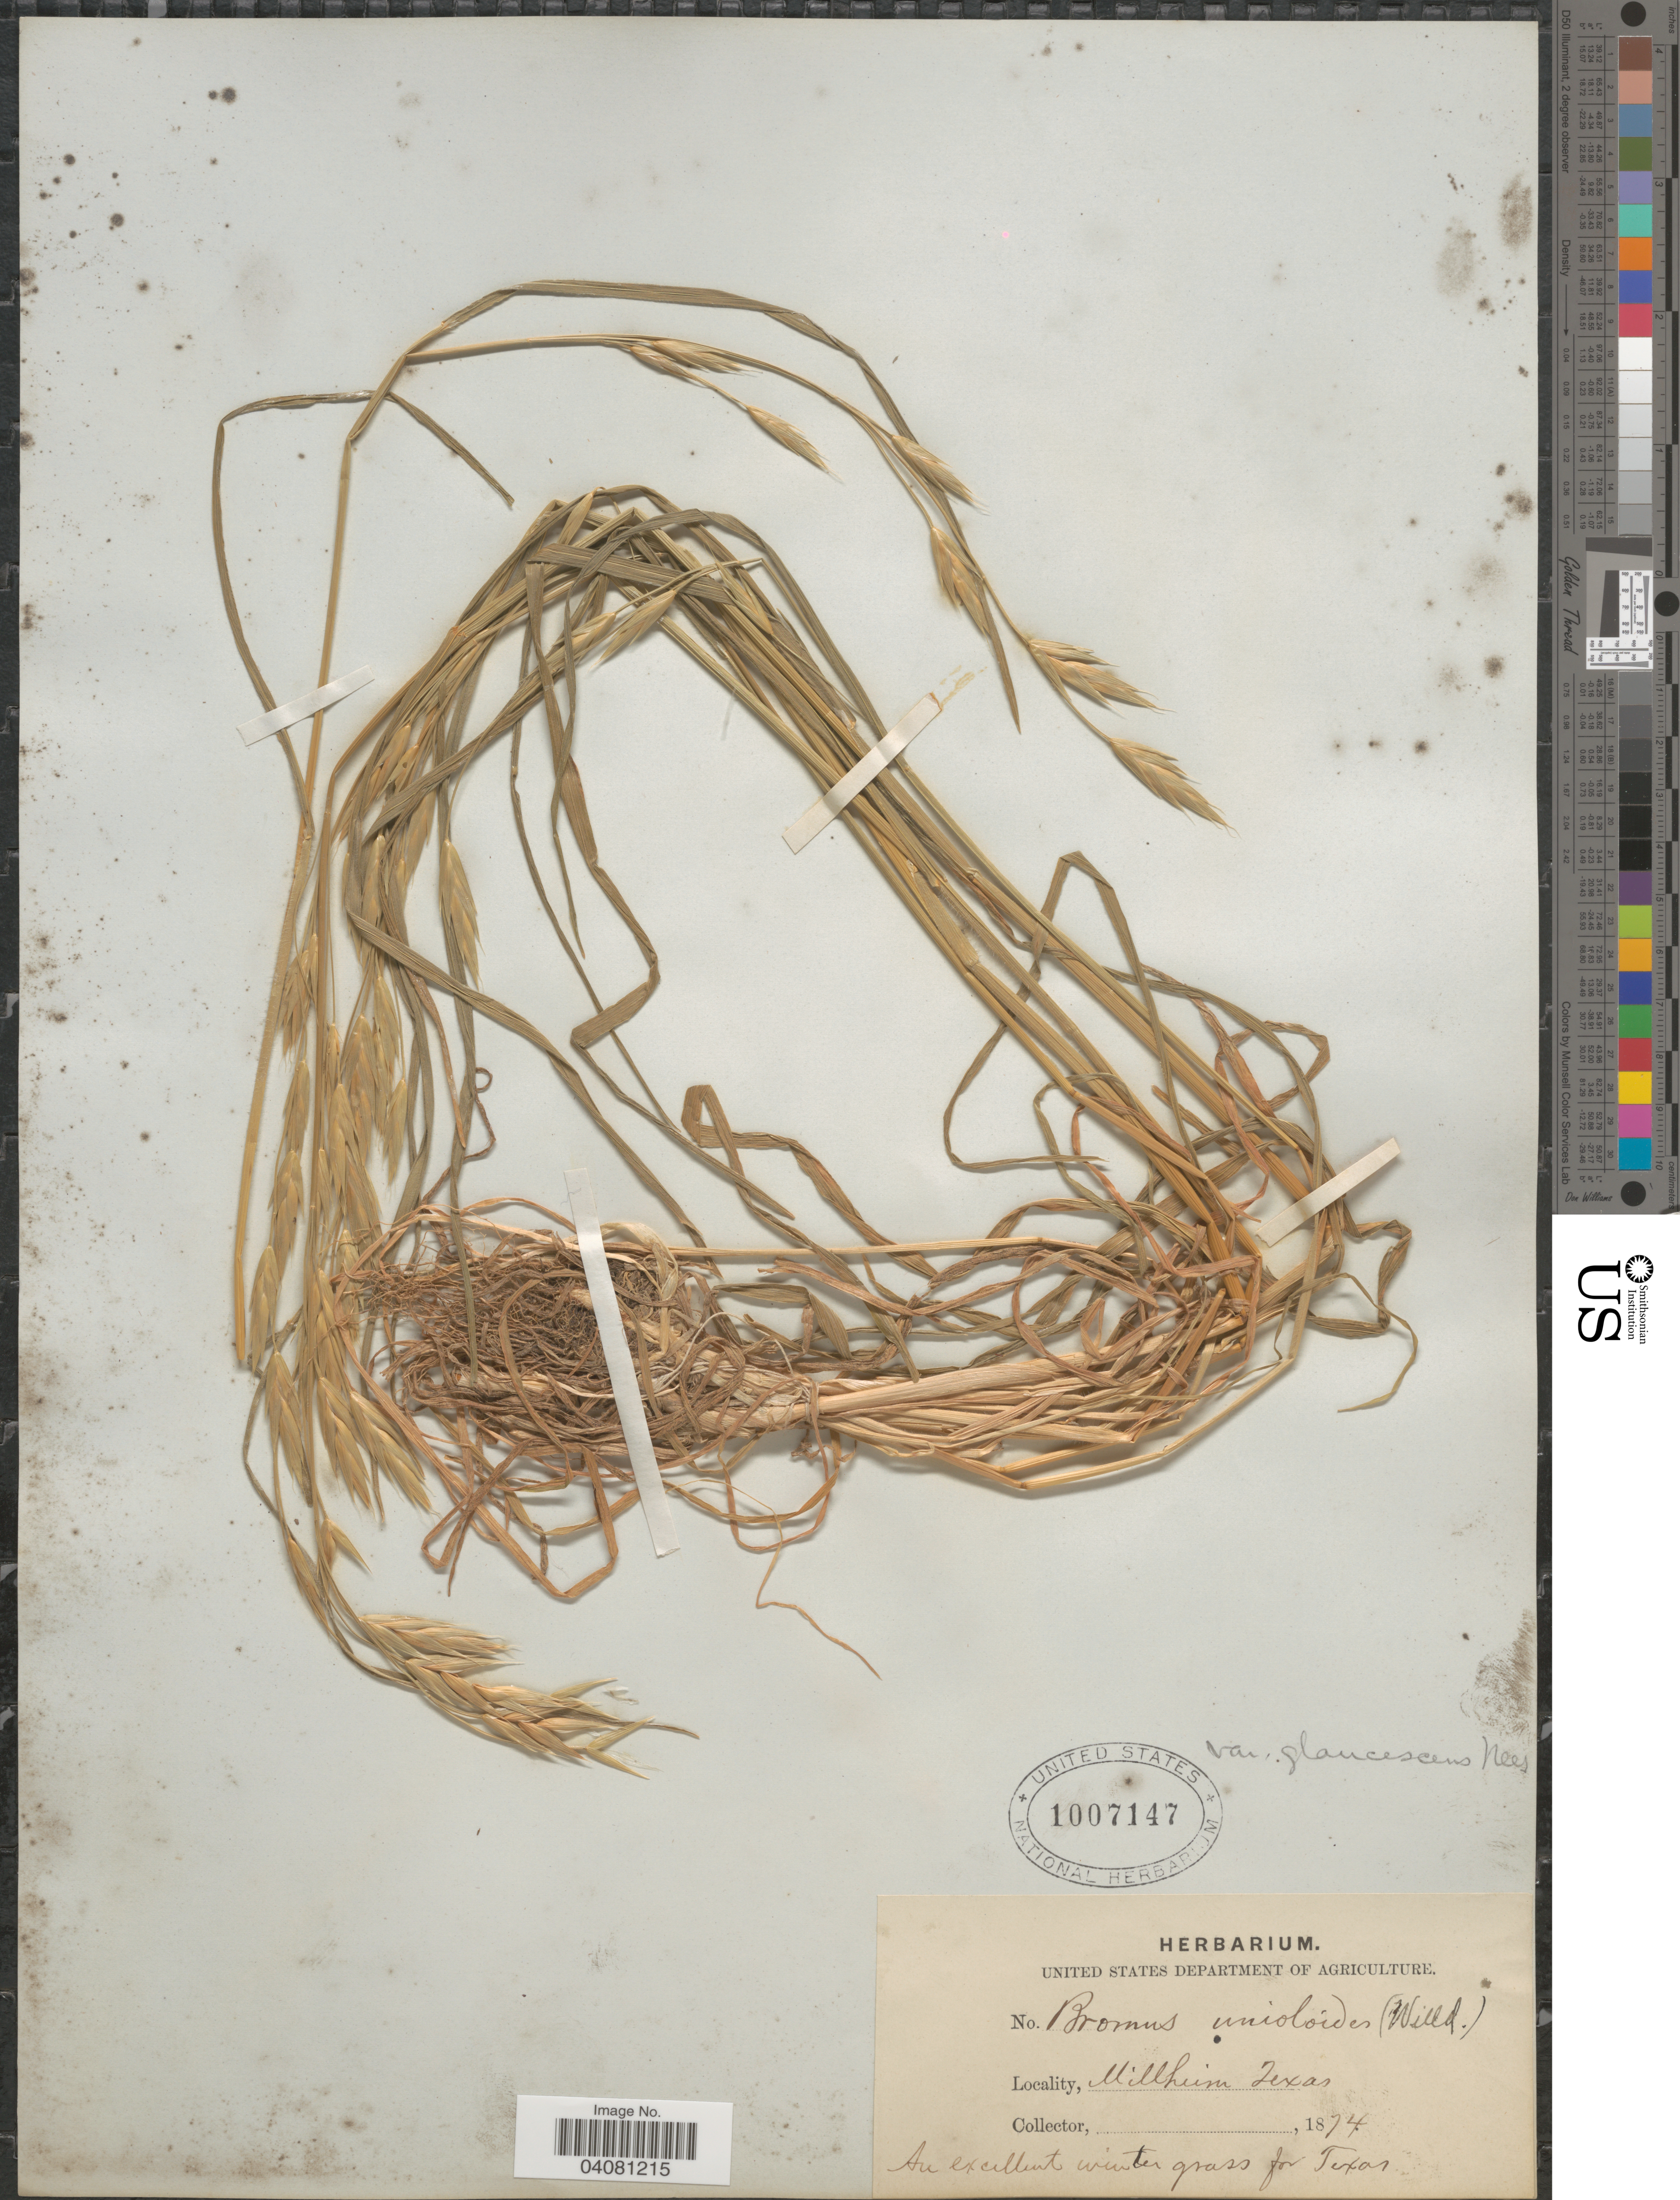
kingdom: Plantae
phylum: Tracheophyta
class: Liliopsida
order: Poales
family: Poaceae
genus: Bromus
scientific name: Bromus catharticus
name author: Vahl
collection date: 1874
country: United States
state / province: Texas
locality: Millheim.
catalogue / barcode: US 1007147